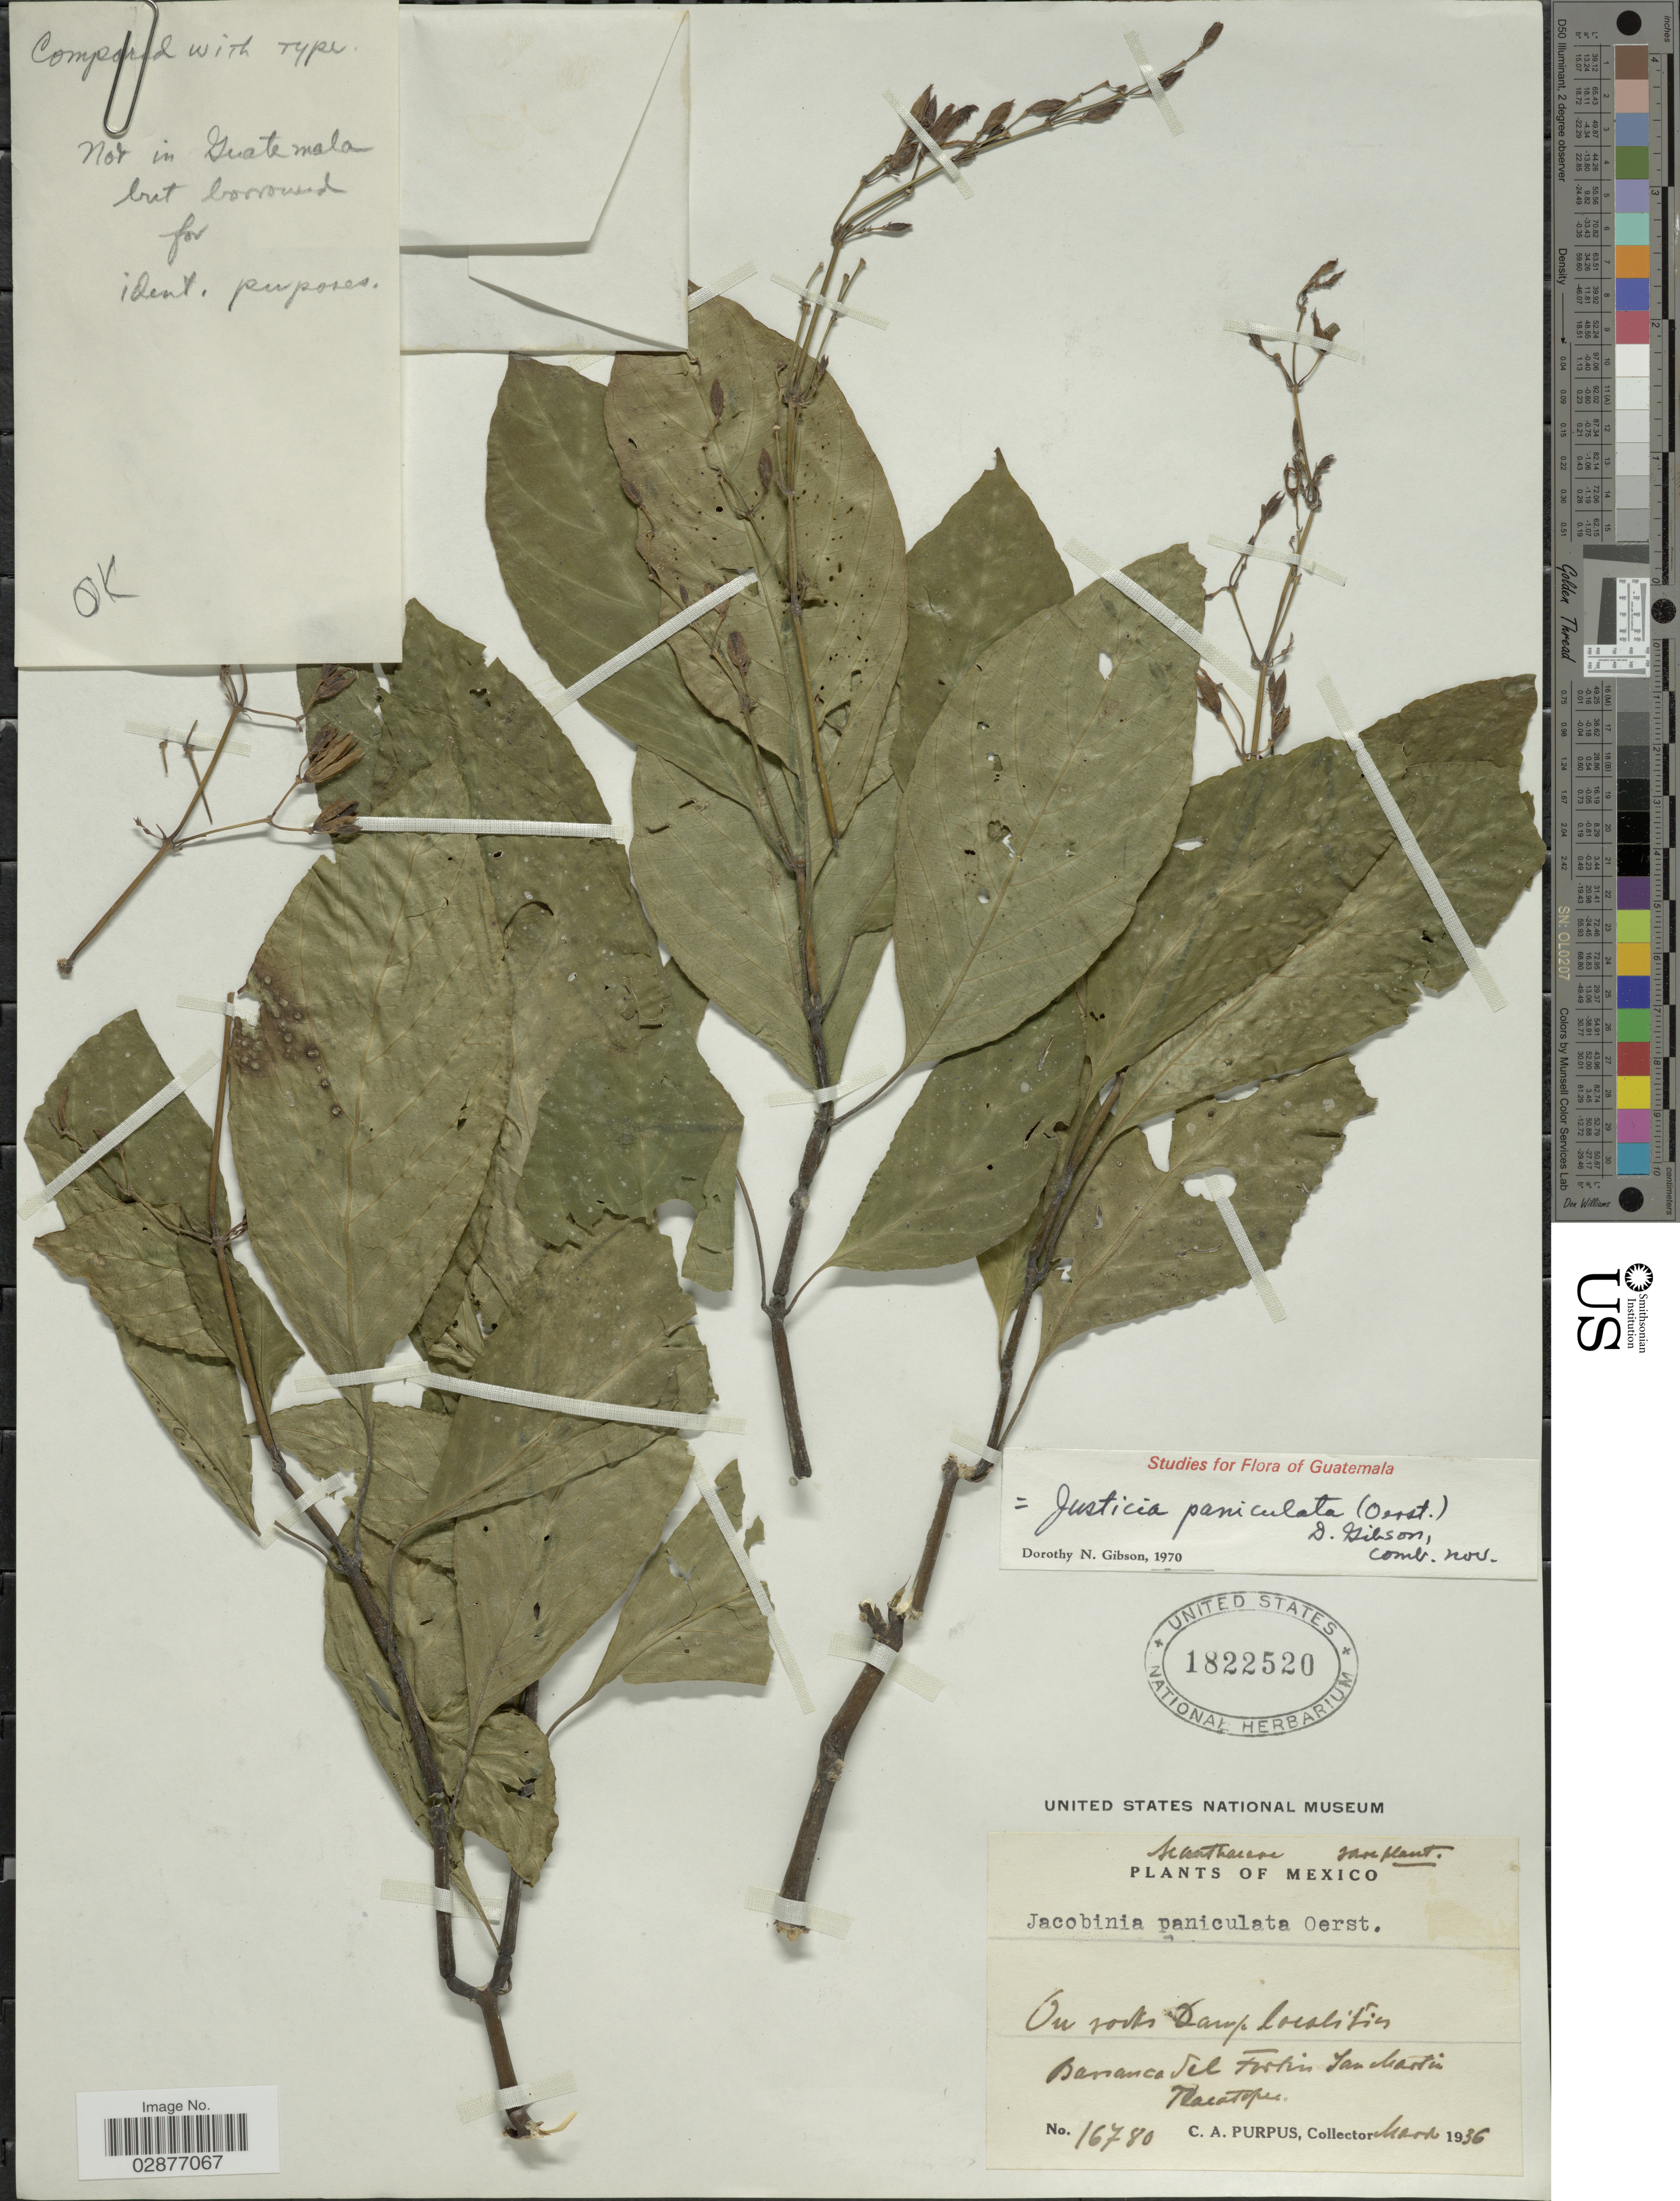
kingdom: Plantae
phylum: Tracheophyta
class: Magnoliopsida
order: Lamiales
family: Acanthaceae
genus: Justicia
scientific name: Justicia veracruzana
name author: T.F. Daniel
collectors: C. A. Purpus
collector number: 16780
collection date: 1936-03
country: Mexico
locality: Barranca del Fostem San Martin. Tlacotepec.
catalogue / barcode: US 1822520